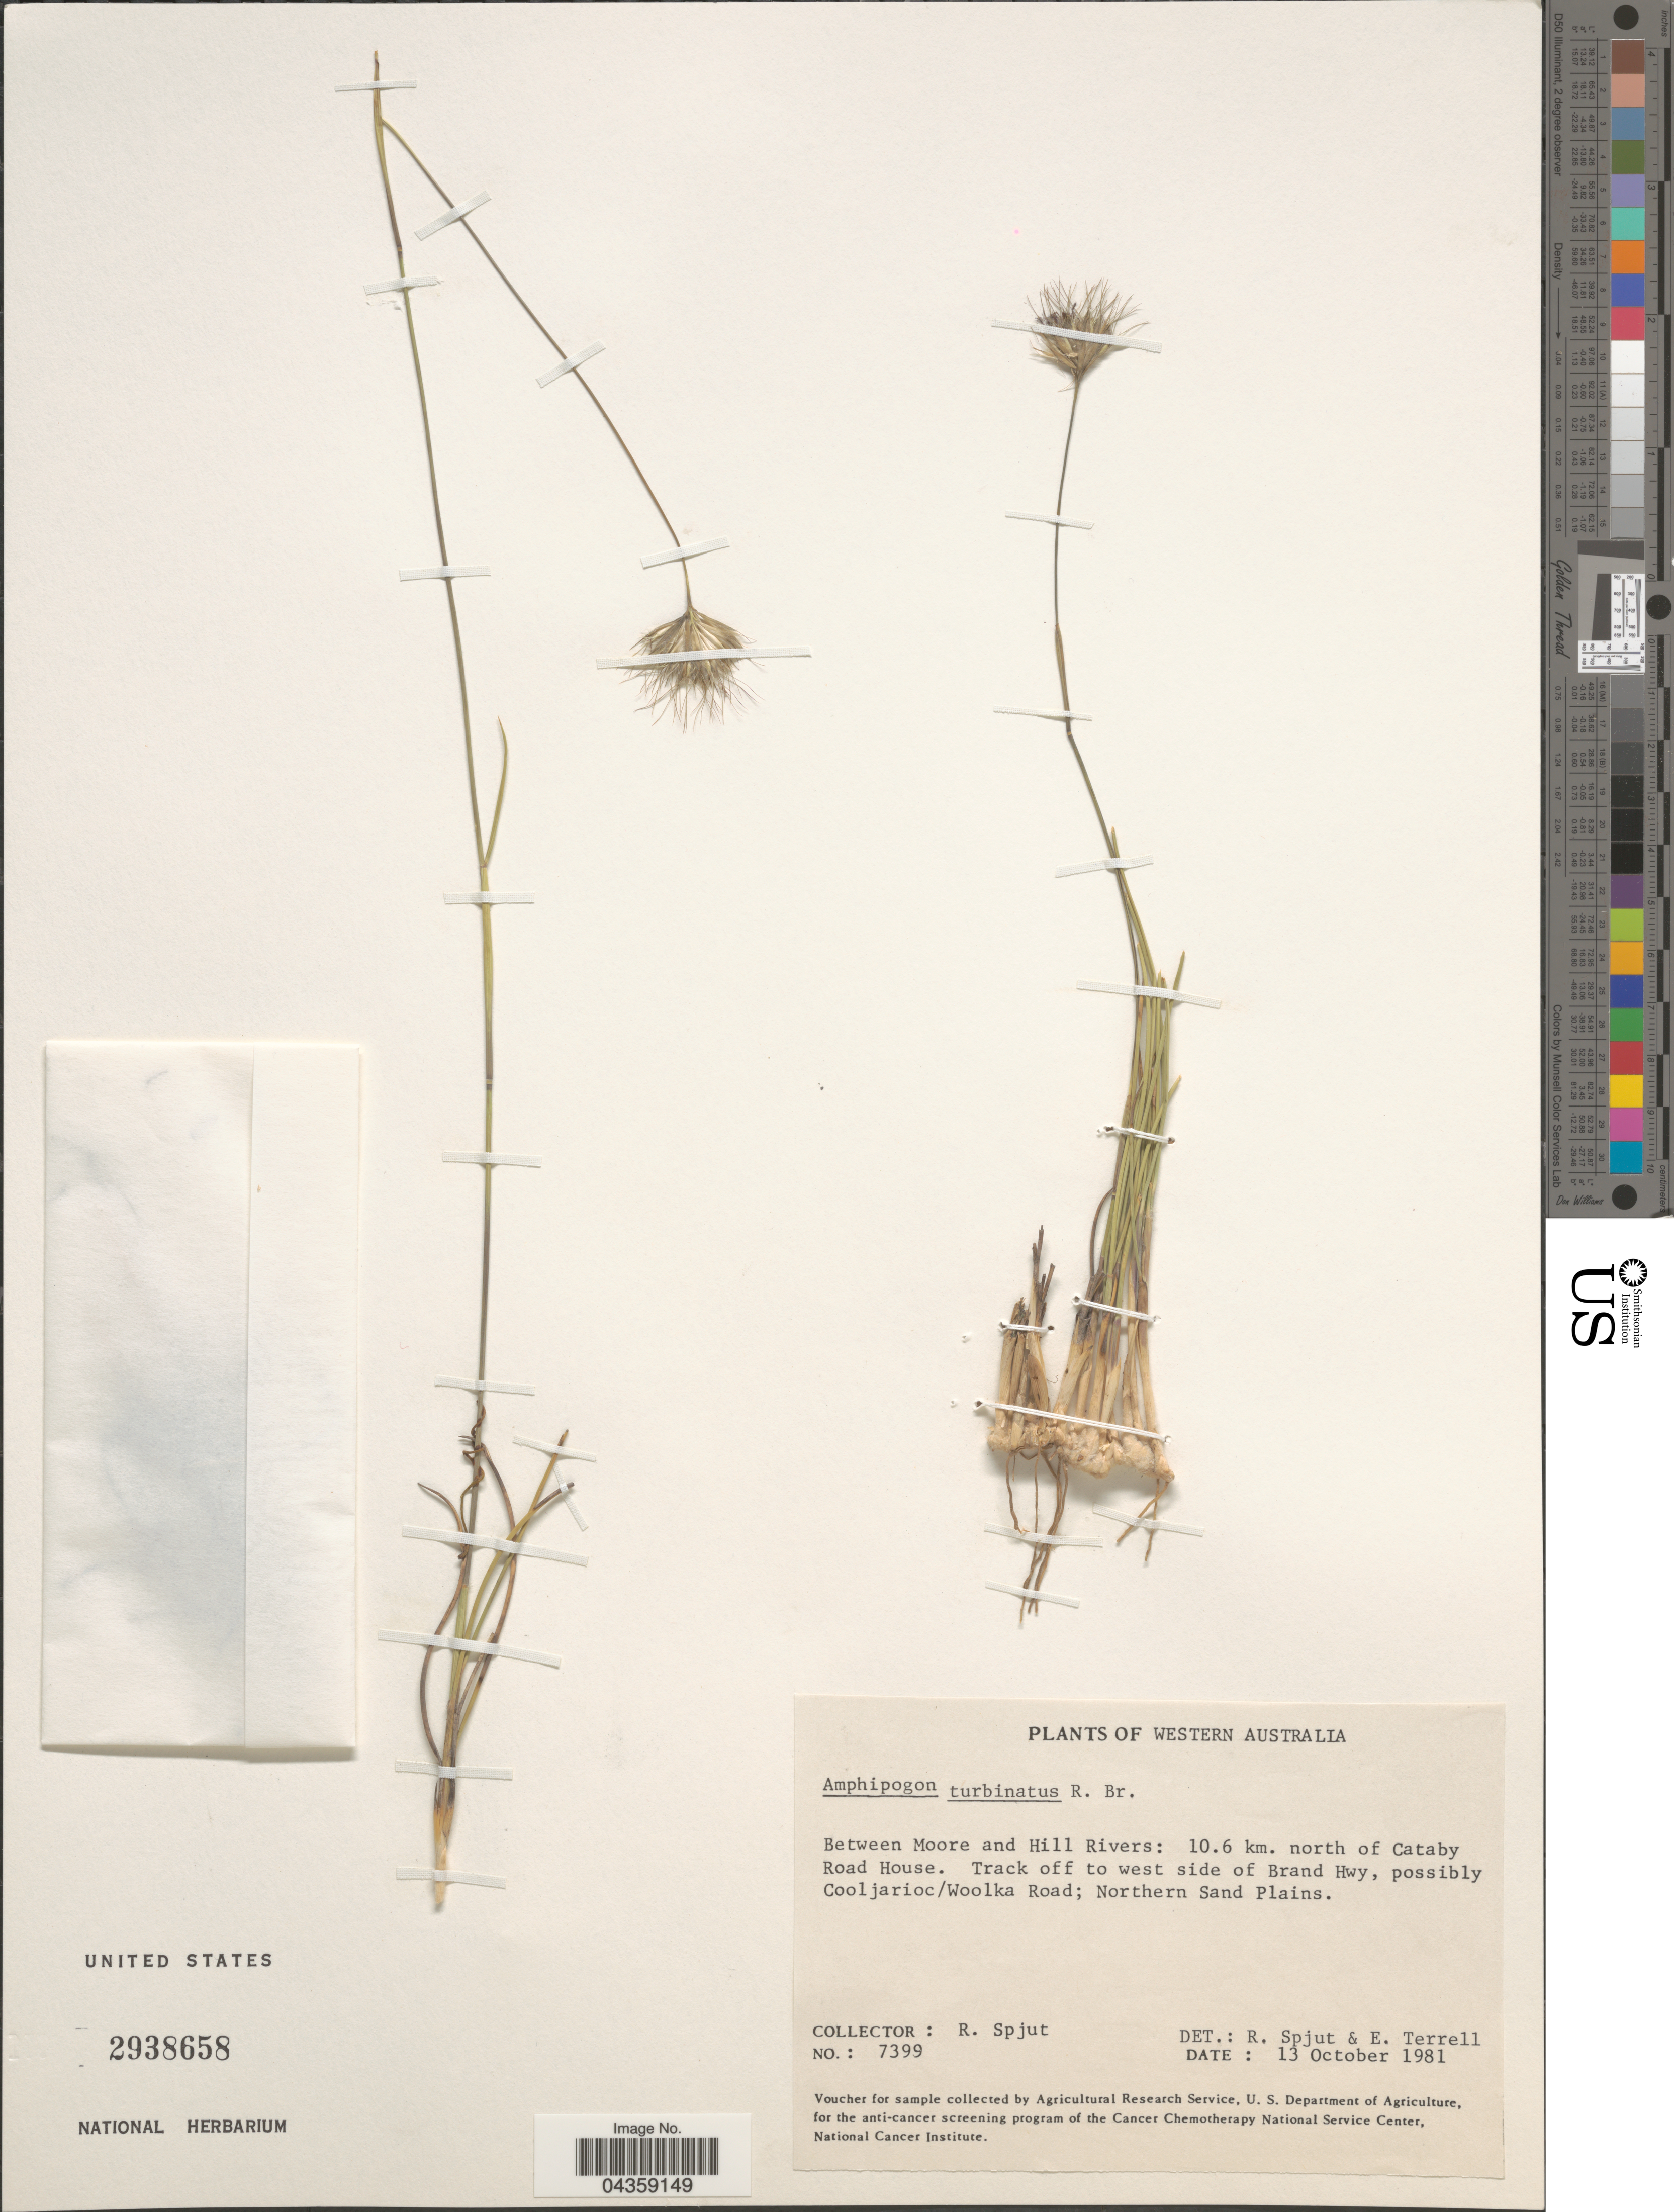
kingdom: Plantae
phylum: Tracheophyta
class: Liliopsida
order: Poales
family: Poaceae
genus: Amphipogon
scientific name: Amphipogon turbinatus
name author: R. Br.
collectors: R. Spjut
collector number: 7399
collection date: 1981-10-13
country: Australia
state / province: Western Australia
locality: Between Moore and Hill Rivers: 10.6 km. north of Cataby Road House. Track off to west side of Brand Hwy, possibly Cooljarioc/Woolka Road; Northern Sand Plains.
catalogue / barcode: US 2938658